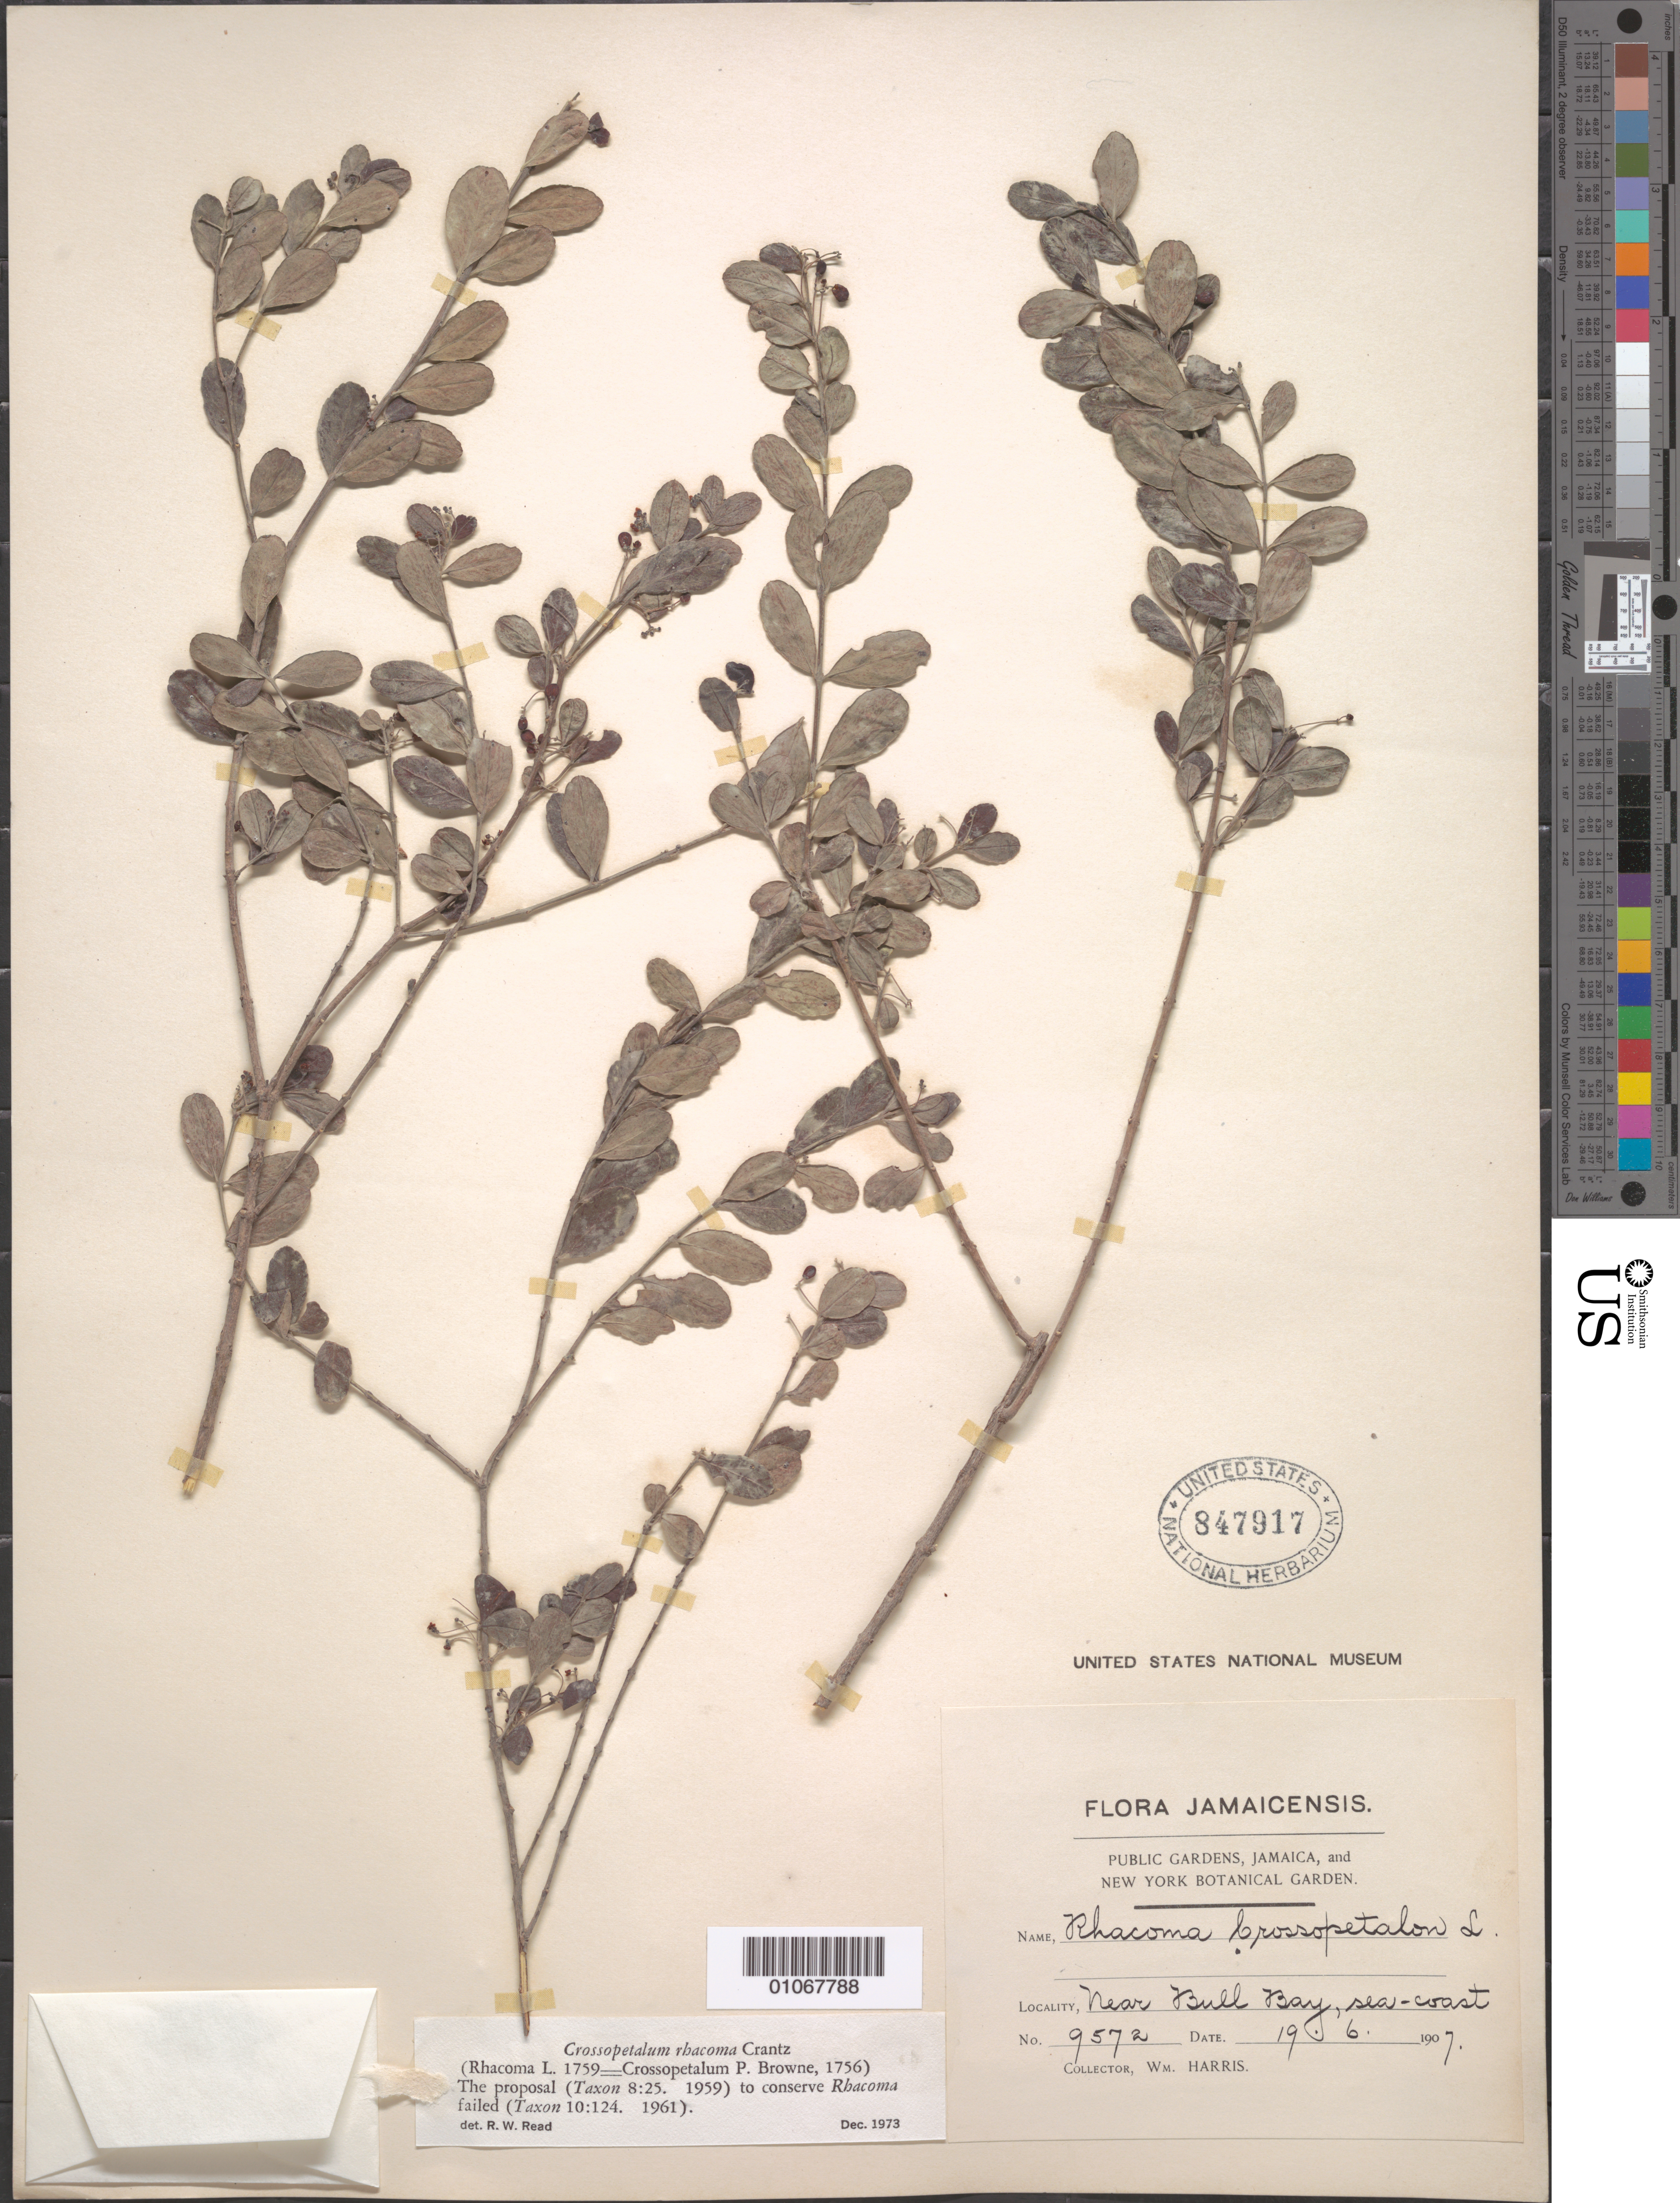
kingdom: Plantae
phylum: Tracheophyta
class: Magnoliopsida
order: Celastrales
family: Celastraceae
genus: Crossopetalum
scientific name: Crossopetalum rhacoma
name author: Crantz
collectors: W. Harris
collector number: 9572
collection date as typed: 19 Jun 1907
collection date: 1907-06-19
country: Jamaica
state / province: Saint Andrew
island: Jamaica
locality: Near Bull Bay, sea coast.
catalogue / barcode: US 847917